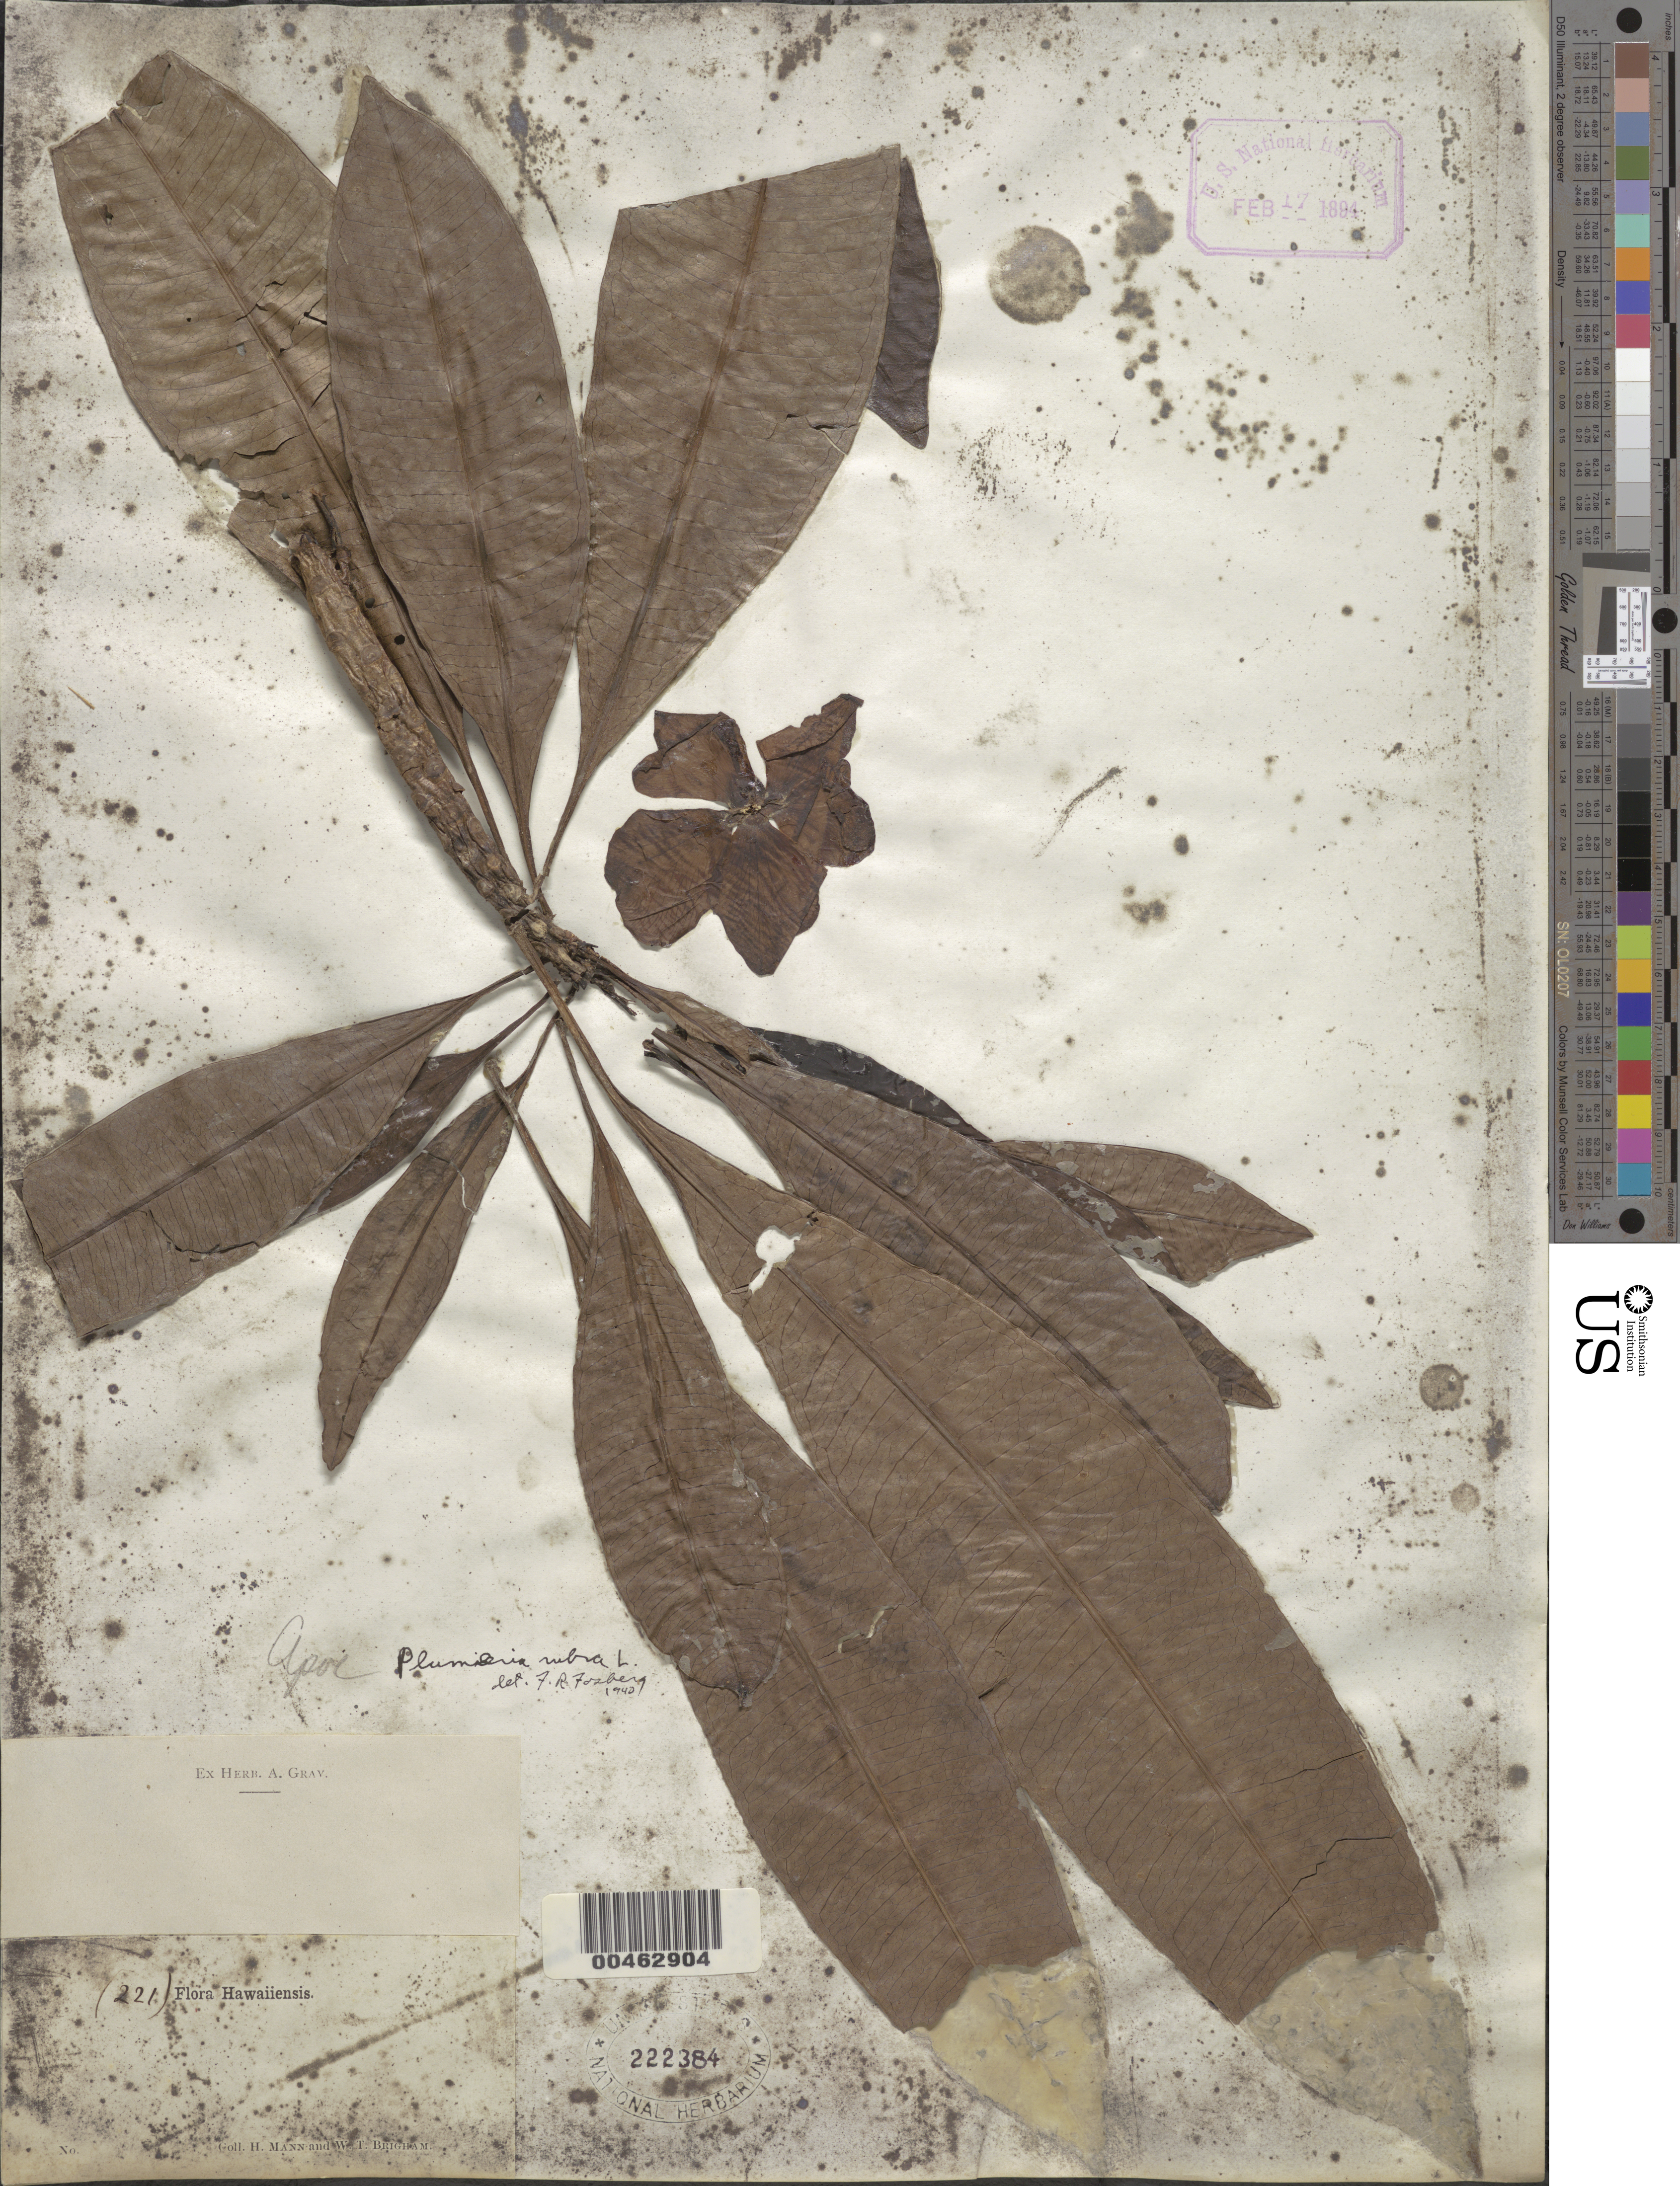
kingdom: Plantae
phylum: Tracheophyta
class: Magnoliopsida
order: Gentianales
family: Apocynaceae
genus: Plumeria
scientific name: Plumeria rubra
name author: L.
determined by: Fosberg, F. R.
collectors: H. Mann & W. T. Brigham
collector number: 221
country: United States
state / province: Hawaii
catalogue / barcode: US 222384